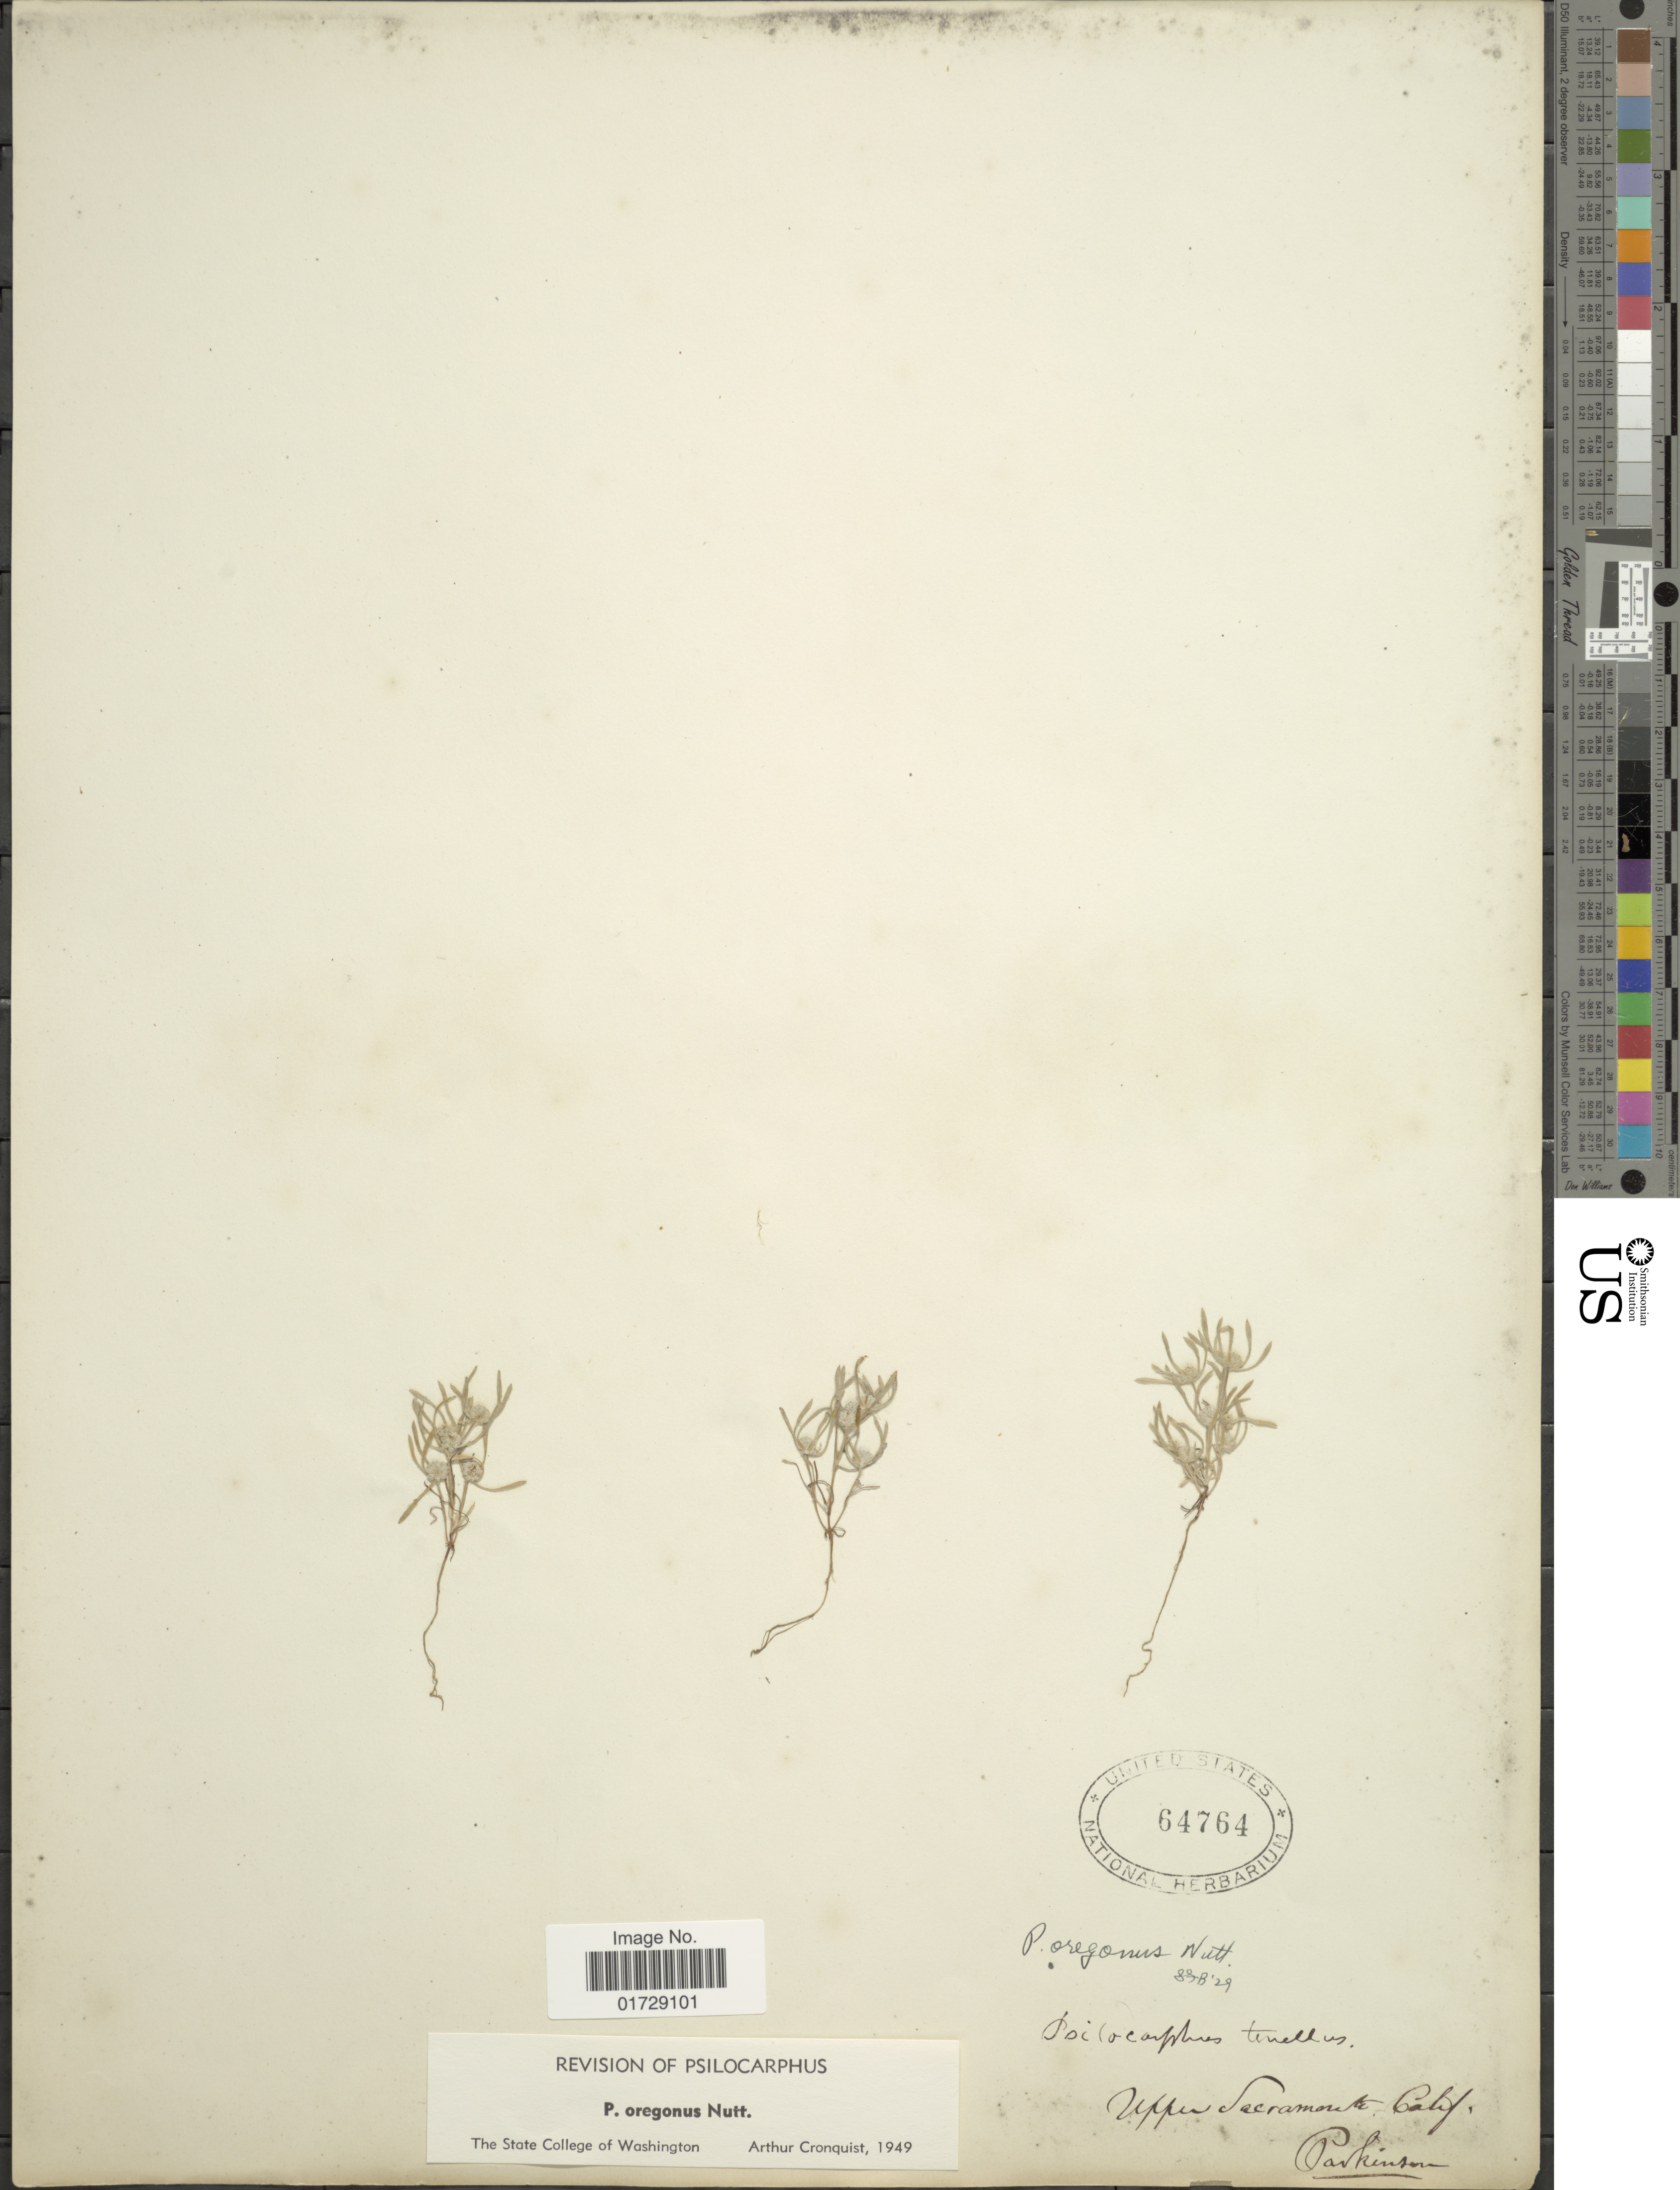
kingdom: Plantae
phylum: Tracheophyta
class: Magnoliopsida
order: Asterales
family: Asteraceae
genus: Psilocarphus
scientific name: Psilocarphus oregonus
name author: Nutt.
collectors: Parkinson, --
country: United States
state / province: California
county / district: Sacramento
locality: Upper Sacramento, Calif.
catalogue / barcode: US 64764